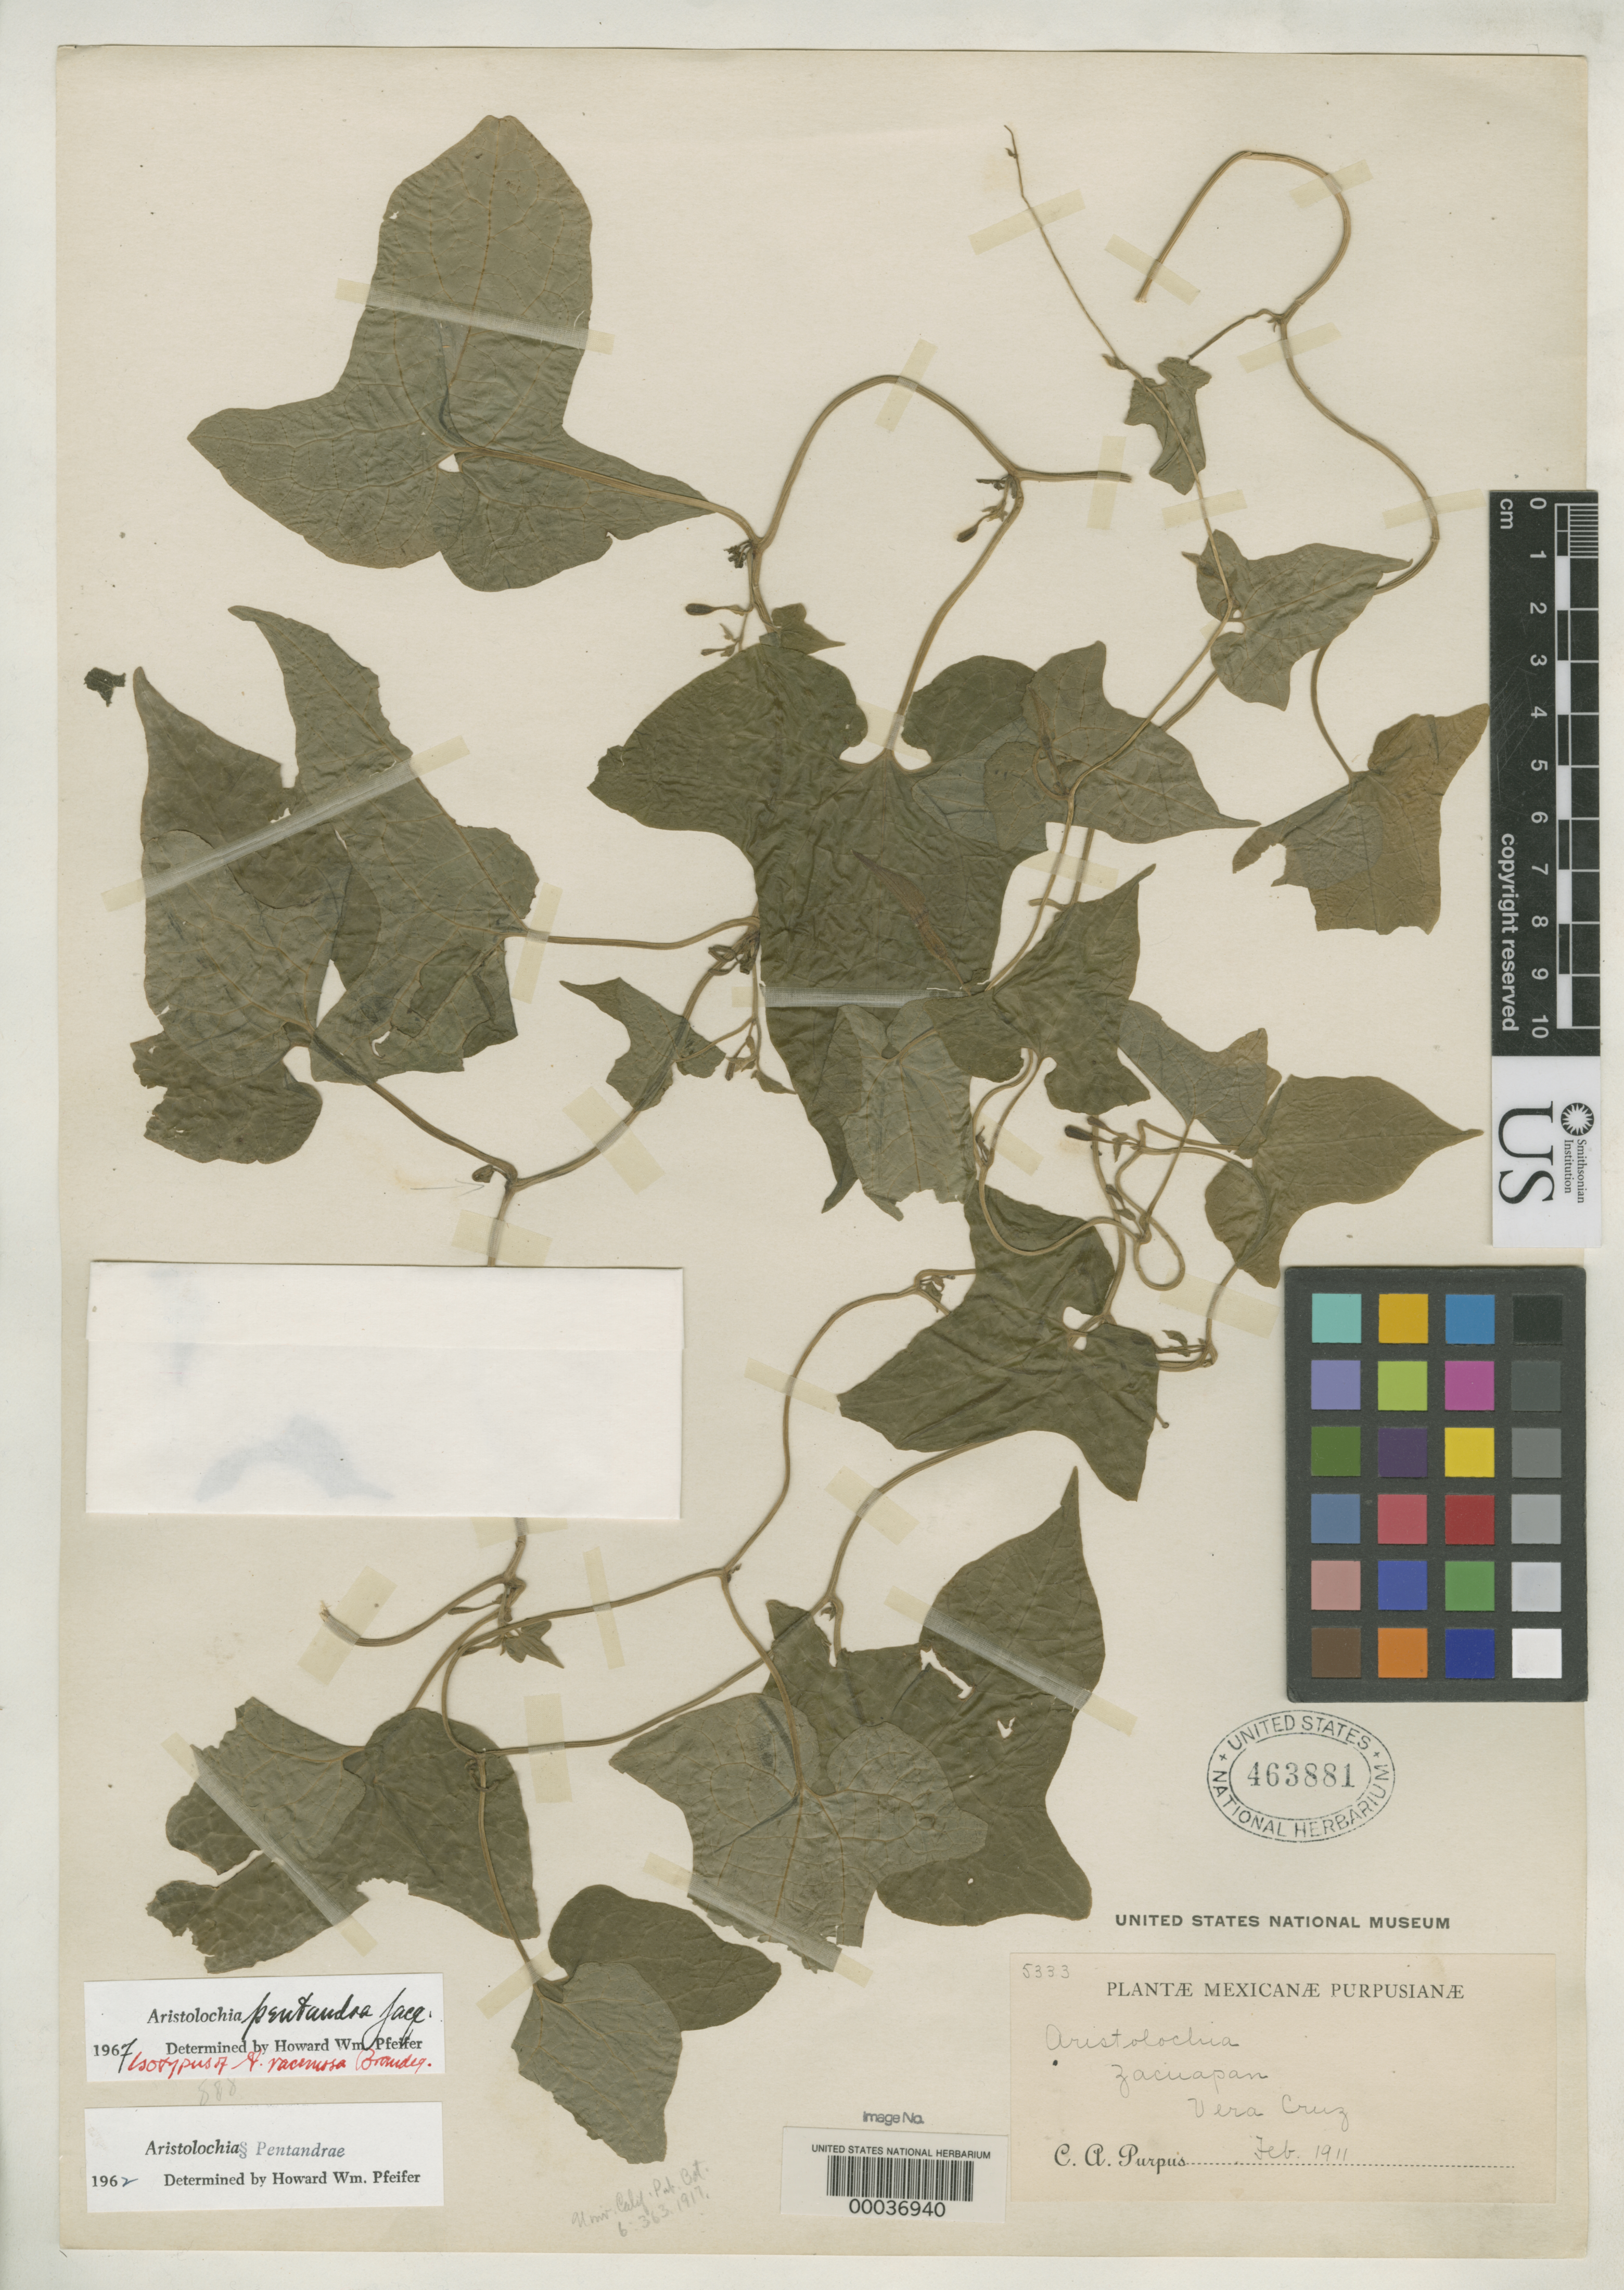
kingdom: Plantae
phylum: Tracheophyta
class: Magnoliopsida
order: Piperales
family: Aristolochiaceae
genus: Aristolochia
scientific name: Aristolochia racemosa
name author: Brandegee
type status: Isotype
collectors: C. A. Purpus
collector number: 5333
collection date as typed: Feb 1911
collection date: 1911-02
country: Mexico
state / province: Veracruz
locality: Zacuapan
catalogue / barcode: US 463881